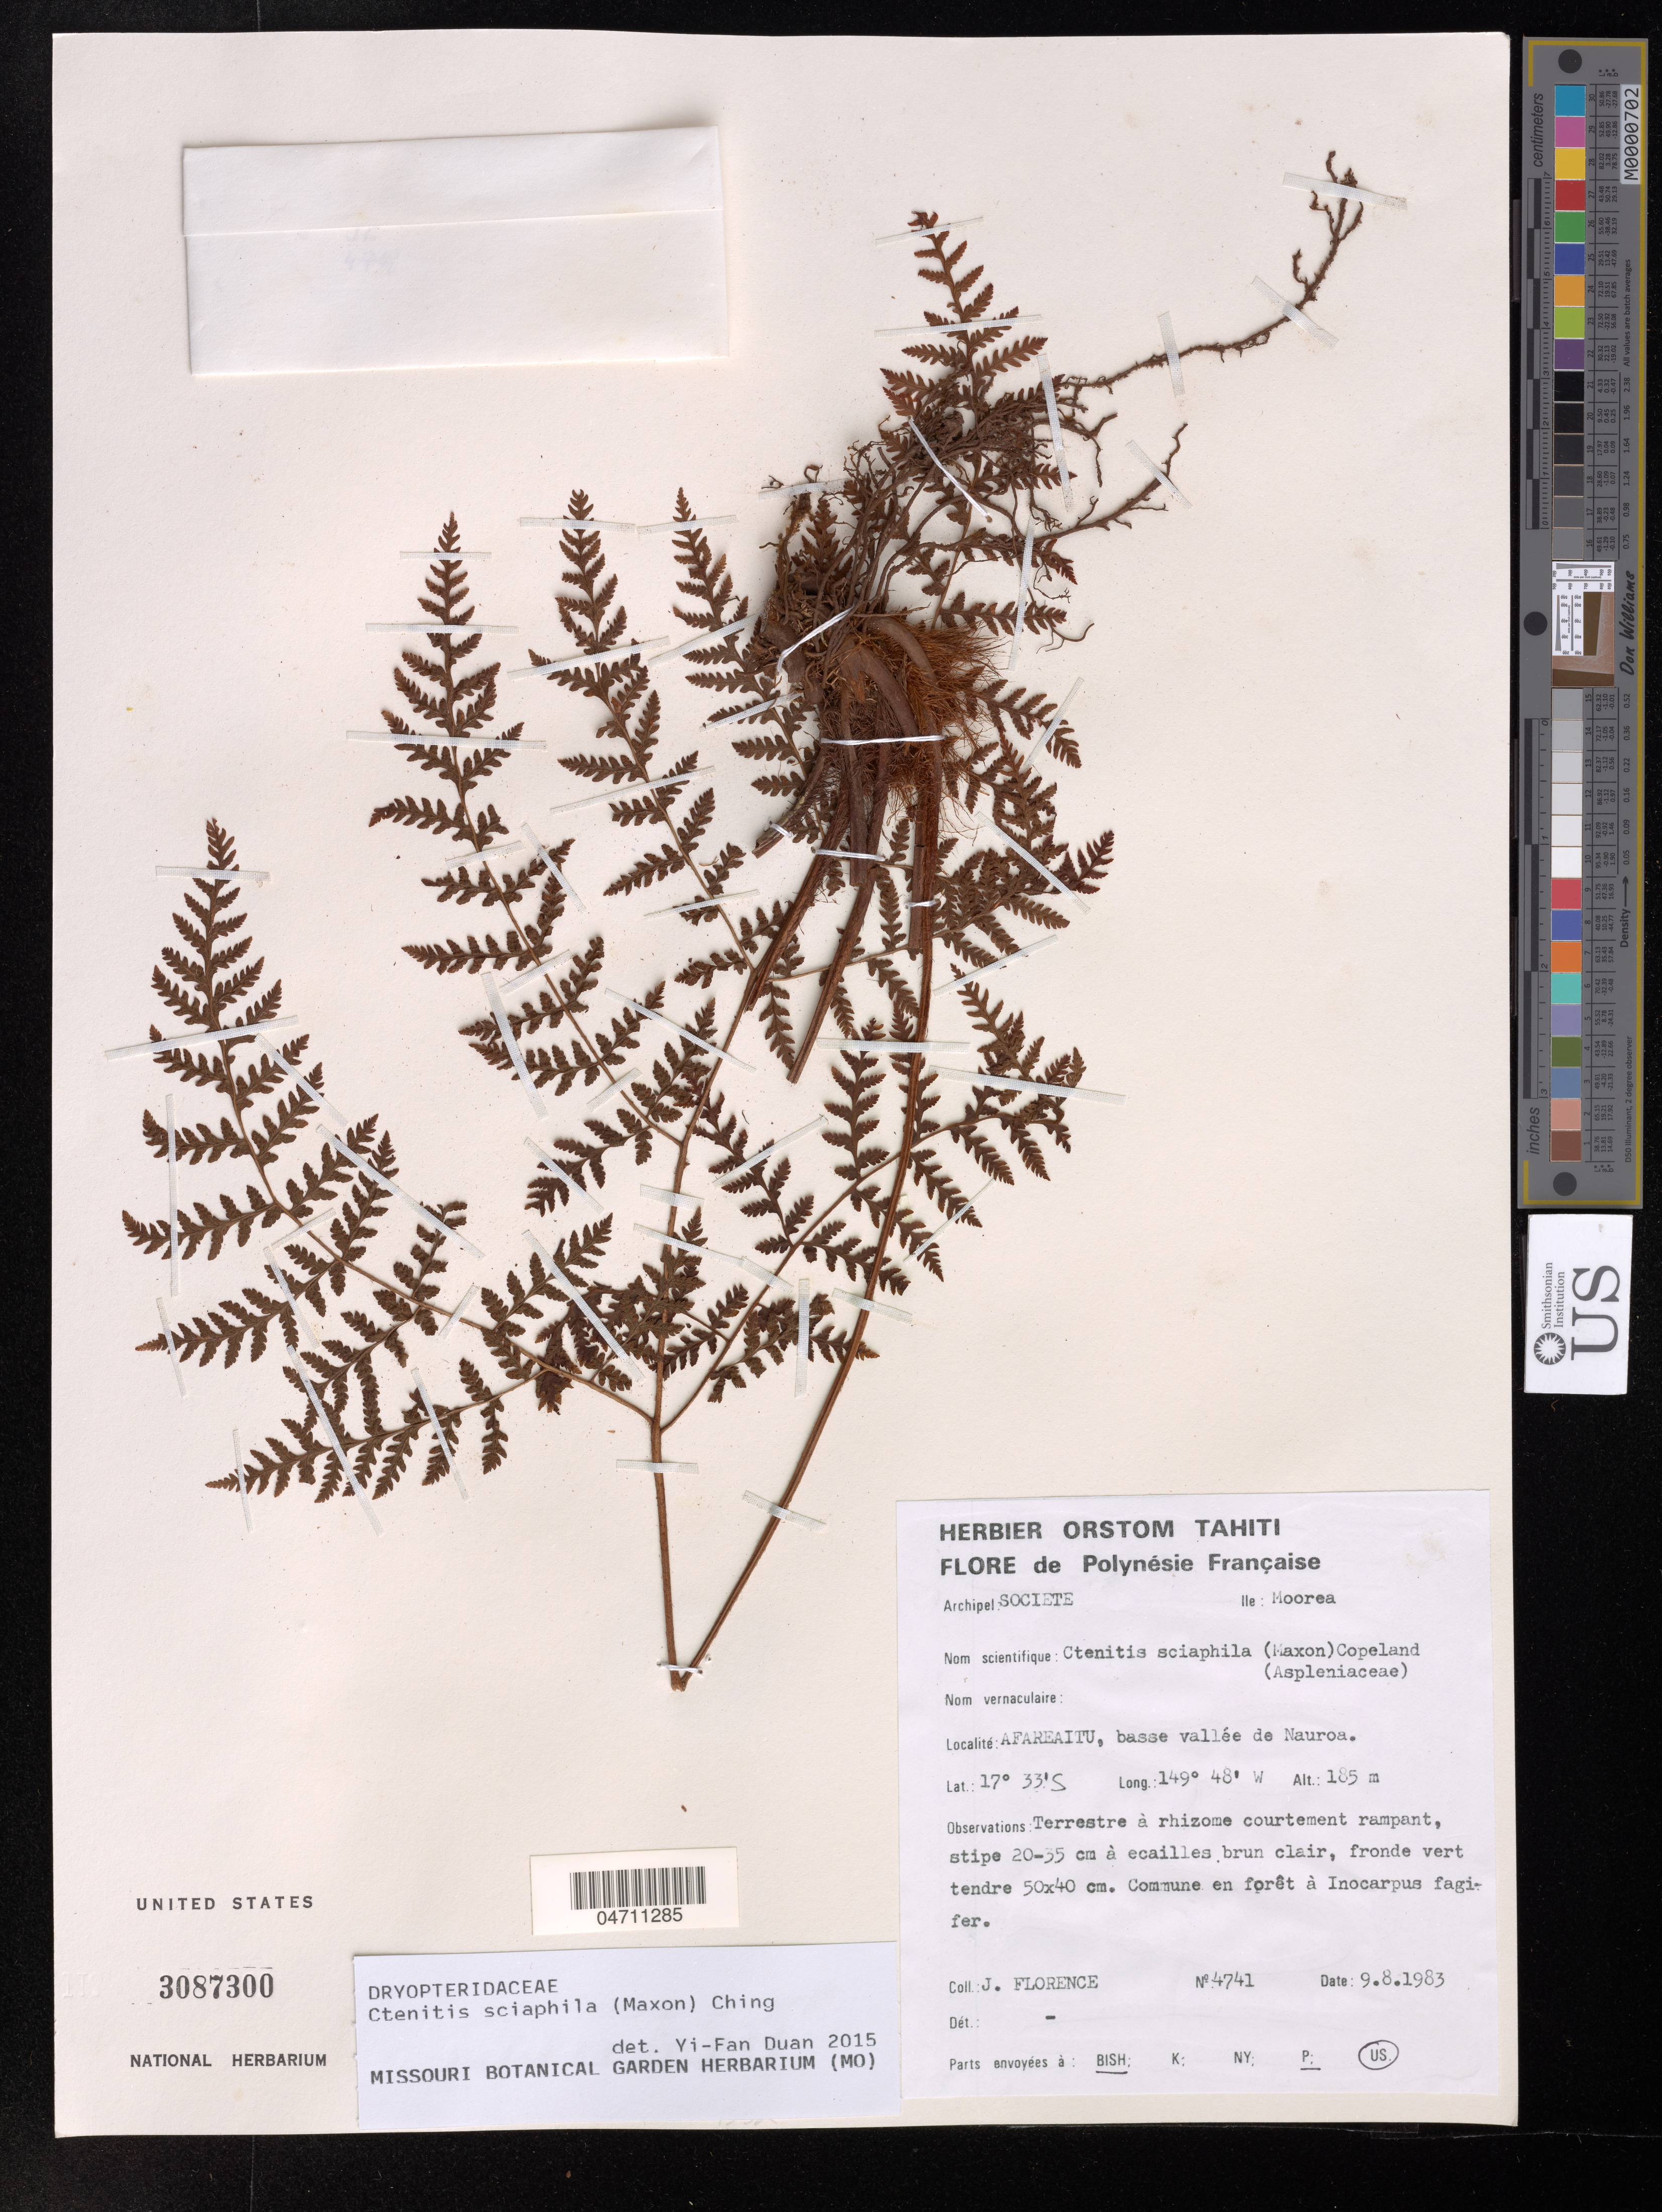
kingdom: Plantae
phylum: Tracheophyta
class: Polypodiopsida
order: Polypodiales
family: Dryopteridaceae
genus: Ctenitis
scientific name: Ctenitis sciaphila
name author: (Maxon) Ching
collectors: J. Florence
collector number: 4741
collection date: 1983-08-09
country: French Polynesia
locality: Archipel: Societe, Ile: Moorea, Afareaitu, basse vallée de Nauroa.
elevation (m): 185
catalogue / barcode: US 3087300